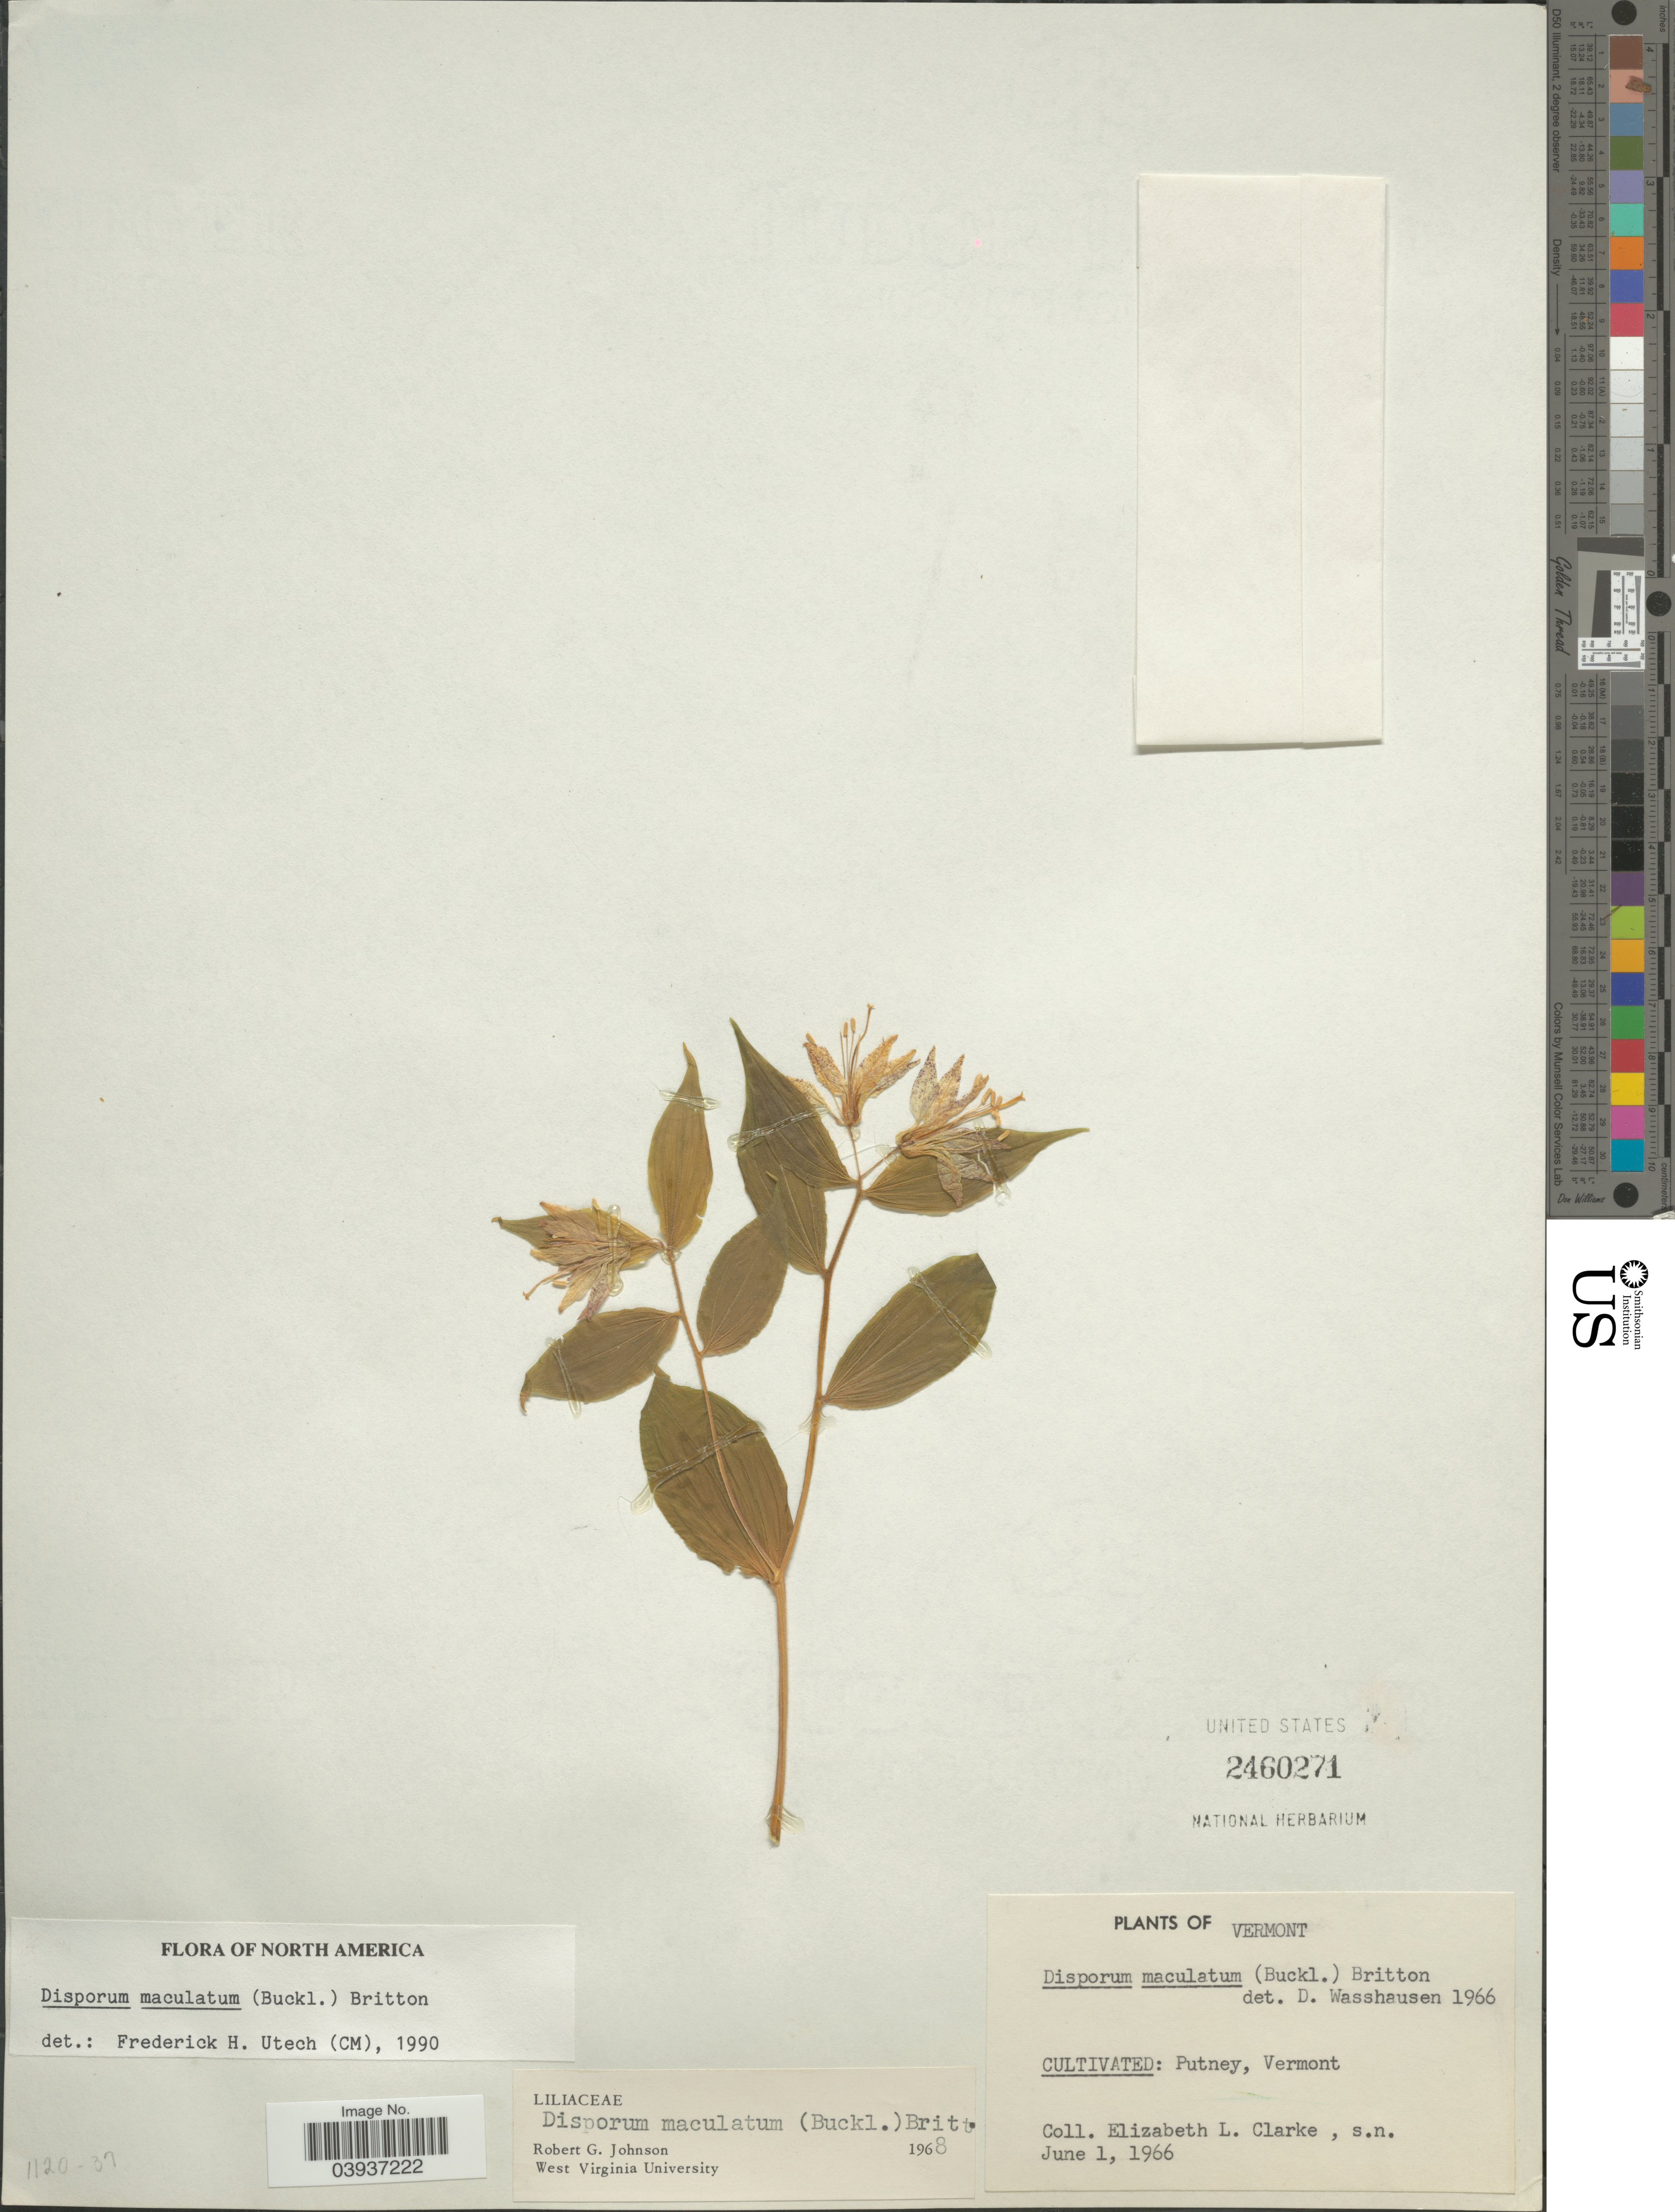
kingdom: Plantae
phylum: Tracheophyta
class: Liliopsida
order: Liliales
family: Colchicaceae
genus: Disporum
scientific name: Disporum maculatum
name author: (Buckley) Britton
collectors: E. Clarke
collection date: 1966-06-01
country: United States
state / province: Vermont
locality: Putney.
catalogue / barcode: US 2460271